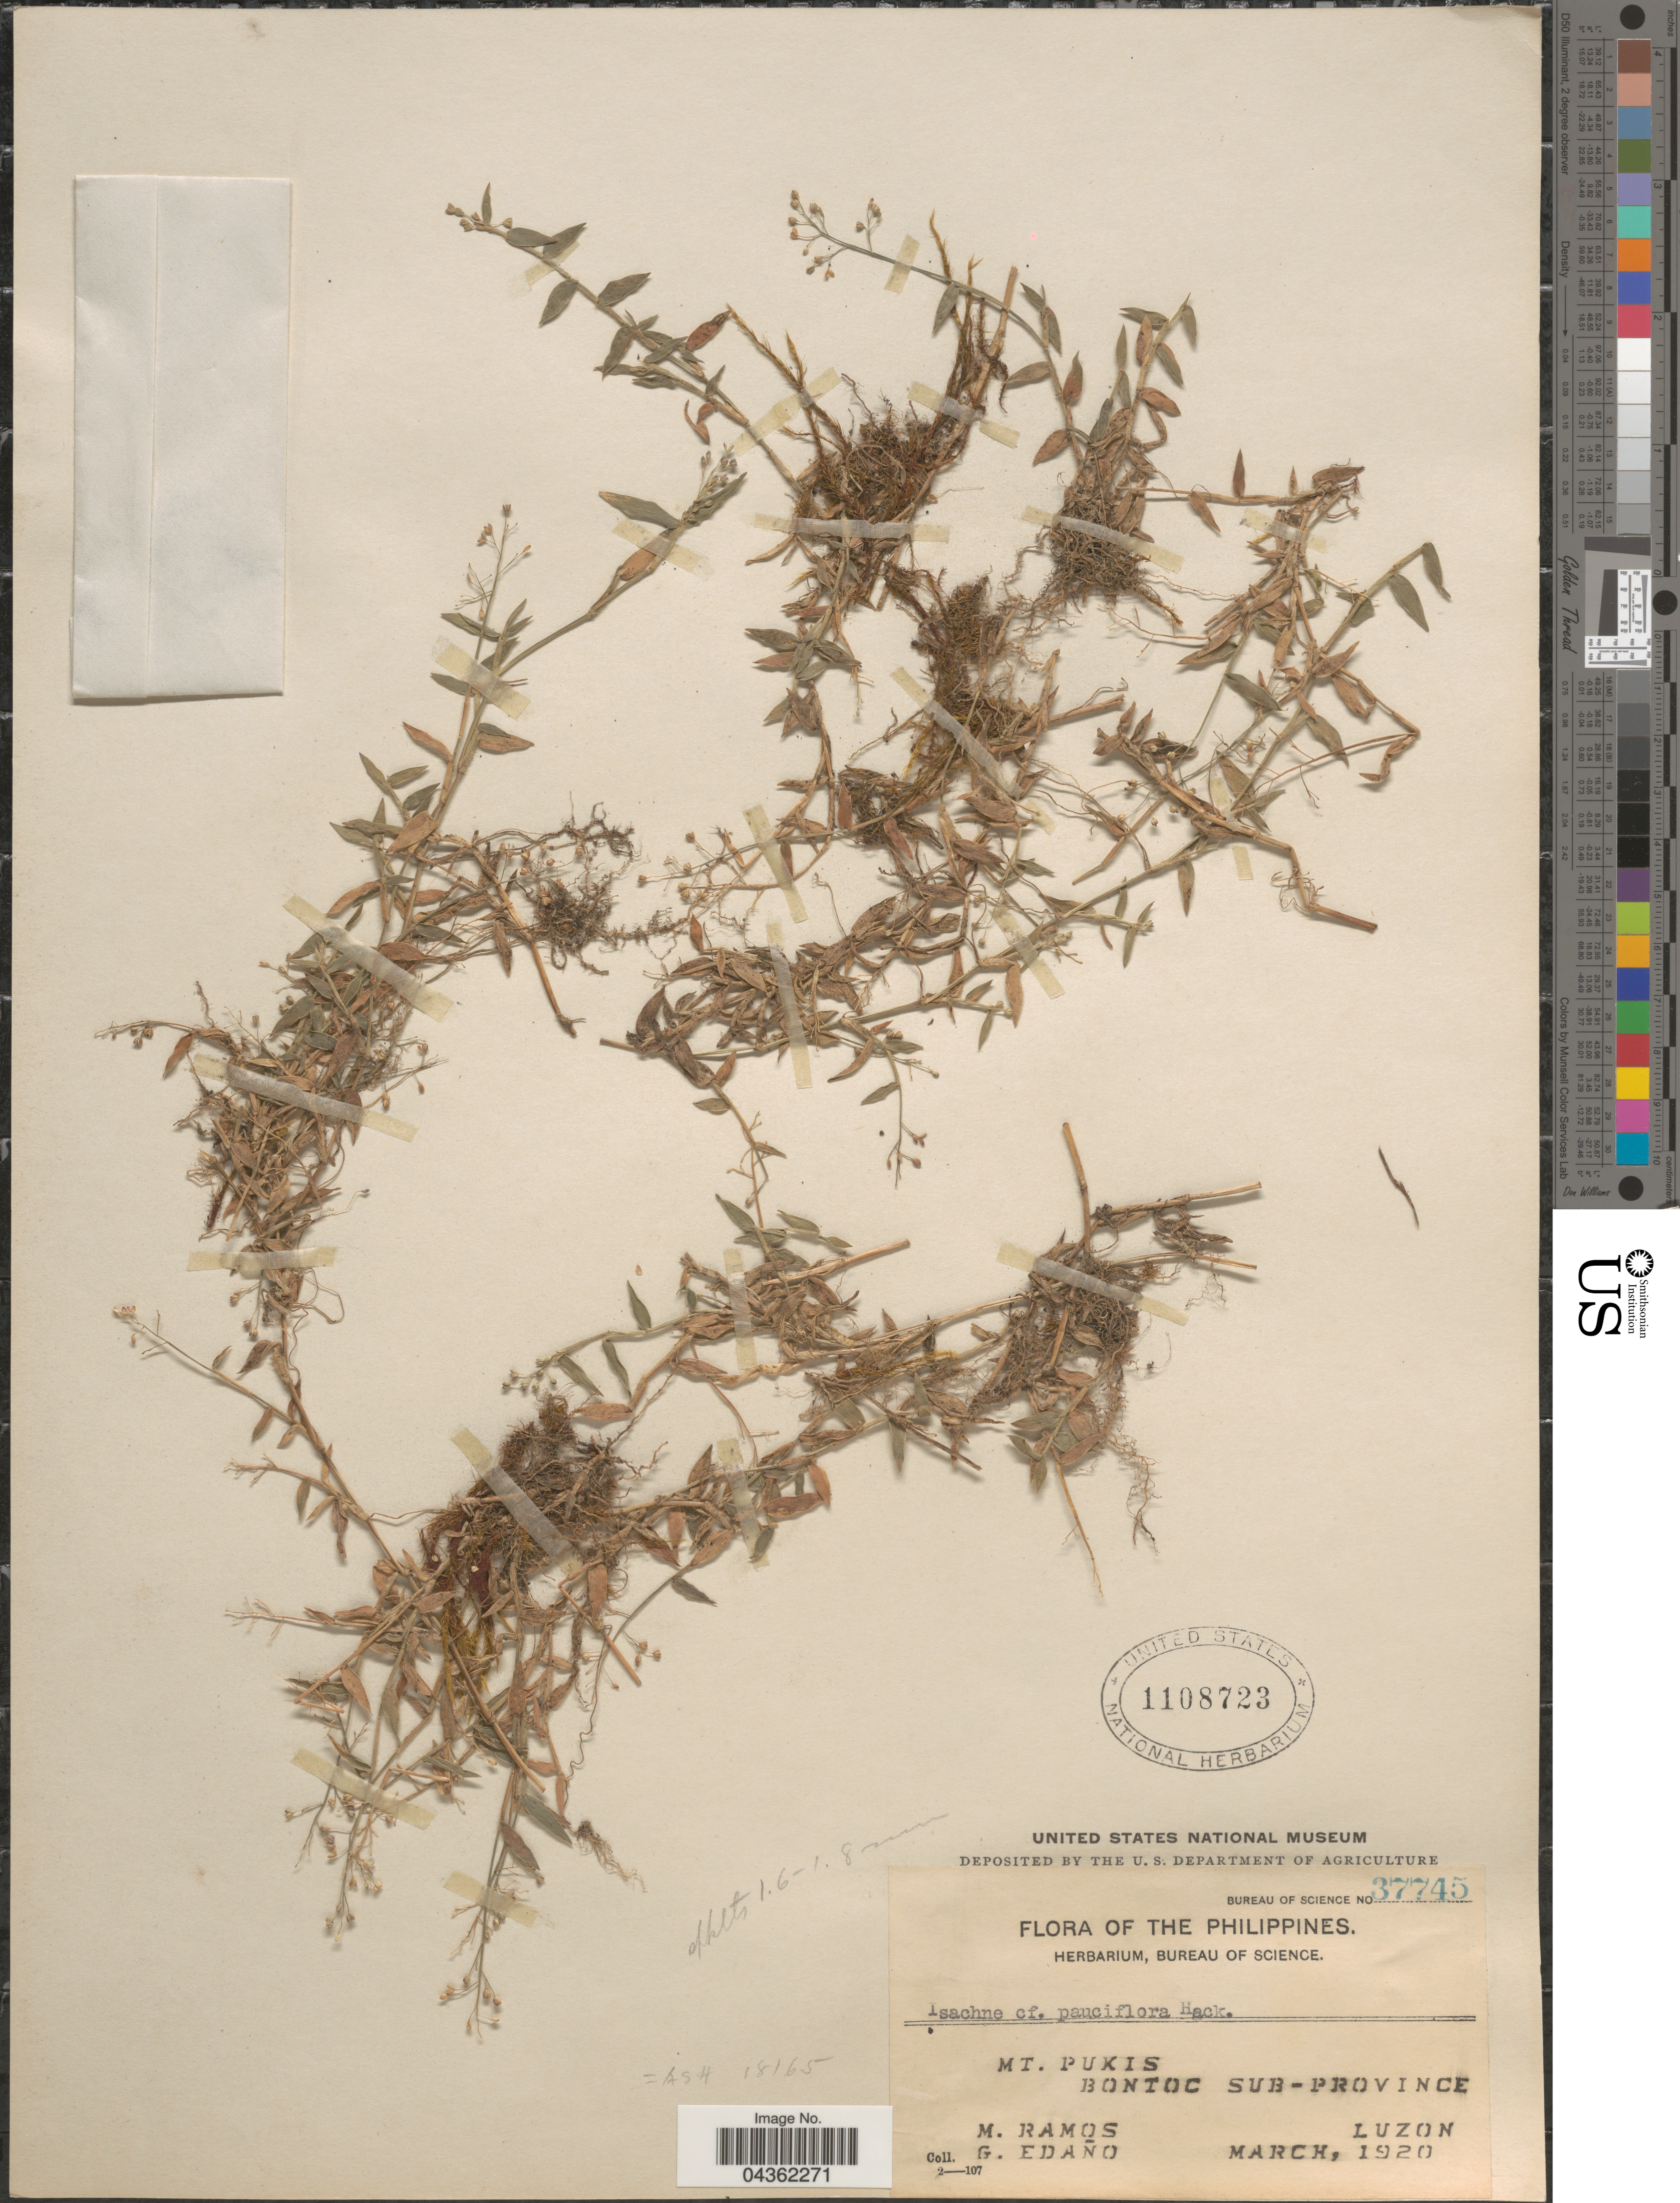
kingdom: Plantae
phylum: Tracheophyta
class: Liliopsida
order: Poales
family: Poaceae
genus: Isachne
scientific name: Isachne sp.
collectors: M. Ramos & G. Edaño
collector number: Bureau of Science 37745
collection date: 1920-03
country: Philippines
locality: Mt. Pukis. Bontoc Sub-Province, Luzon.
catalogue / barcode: US 1108723